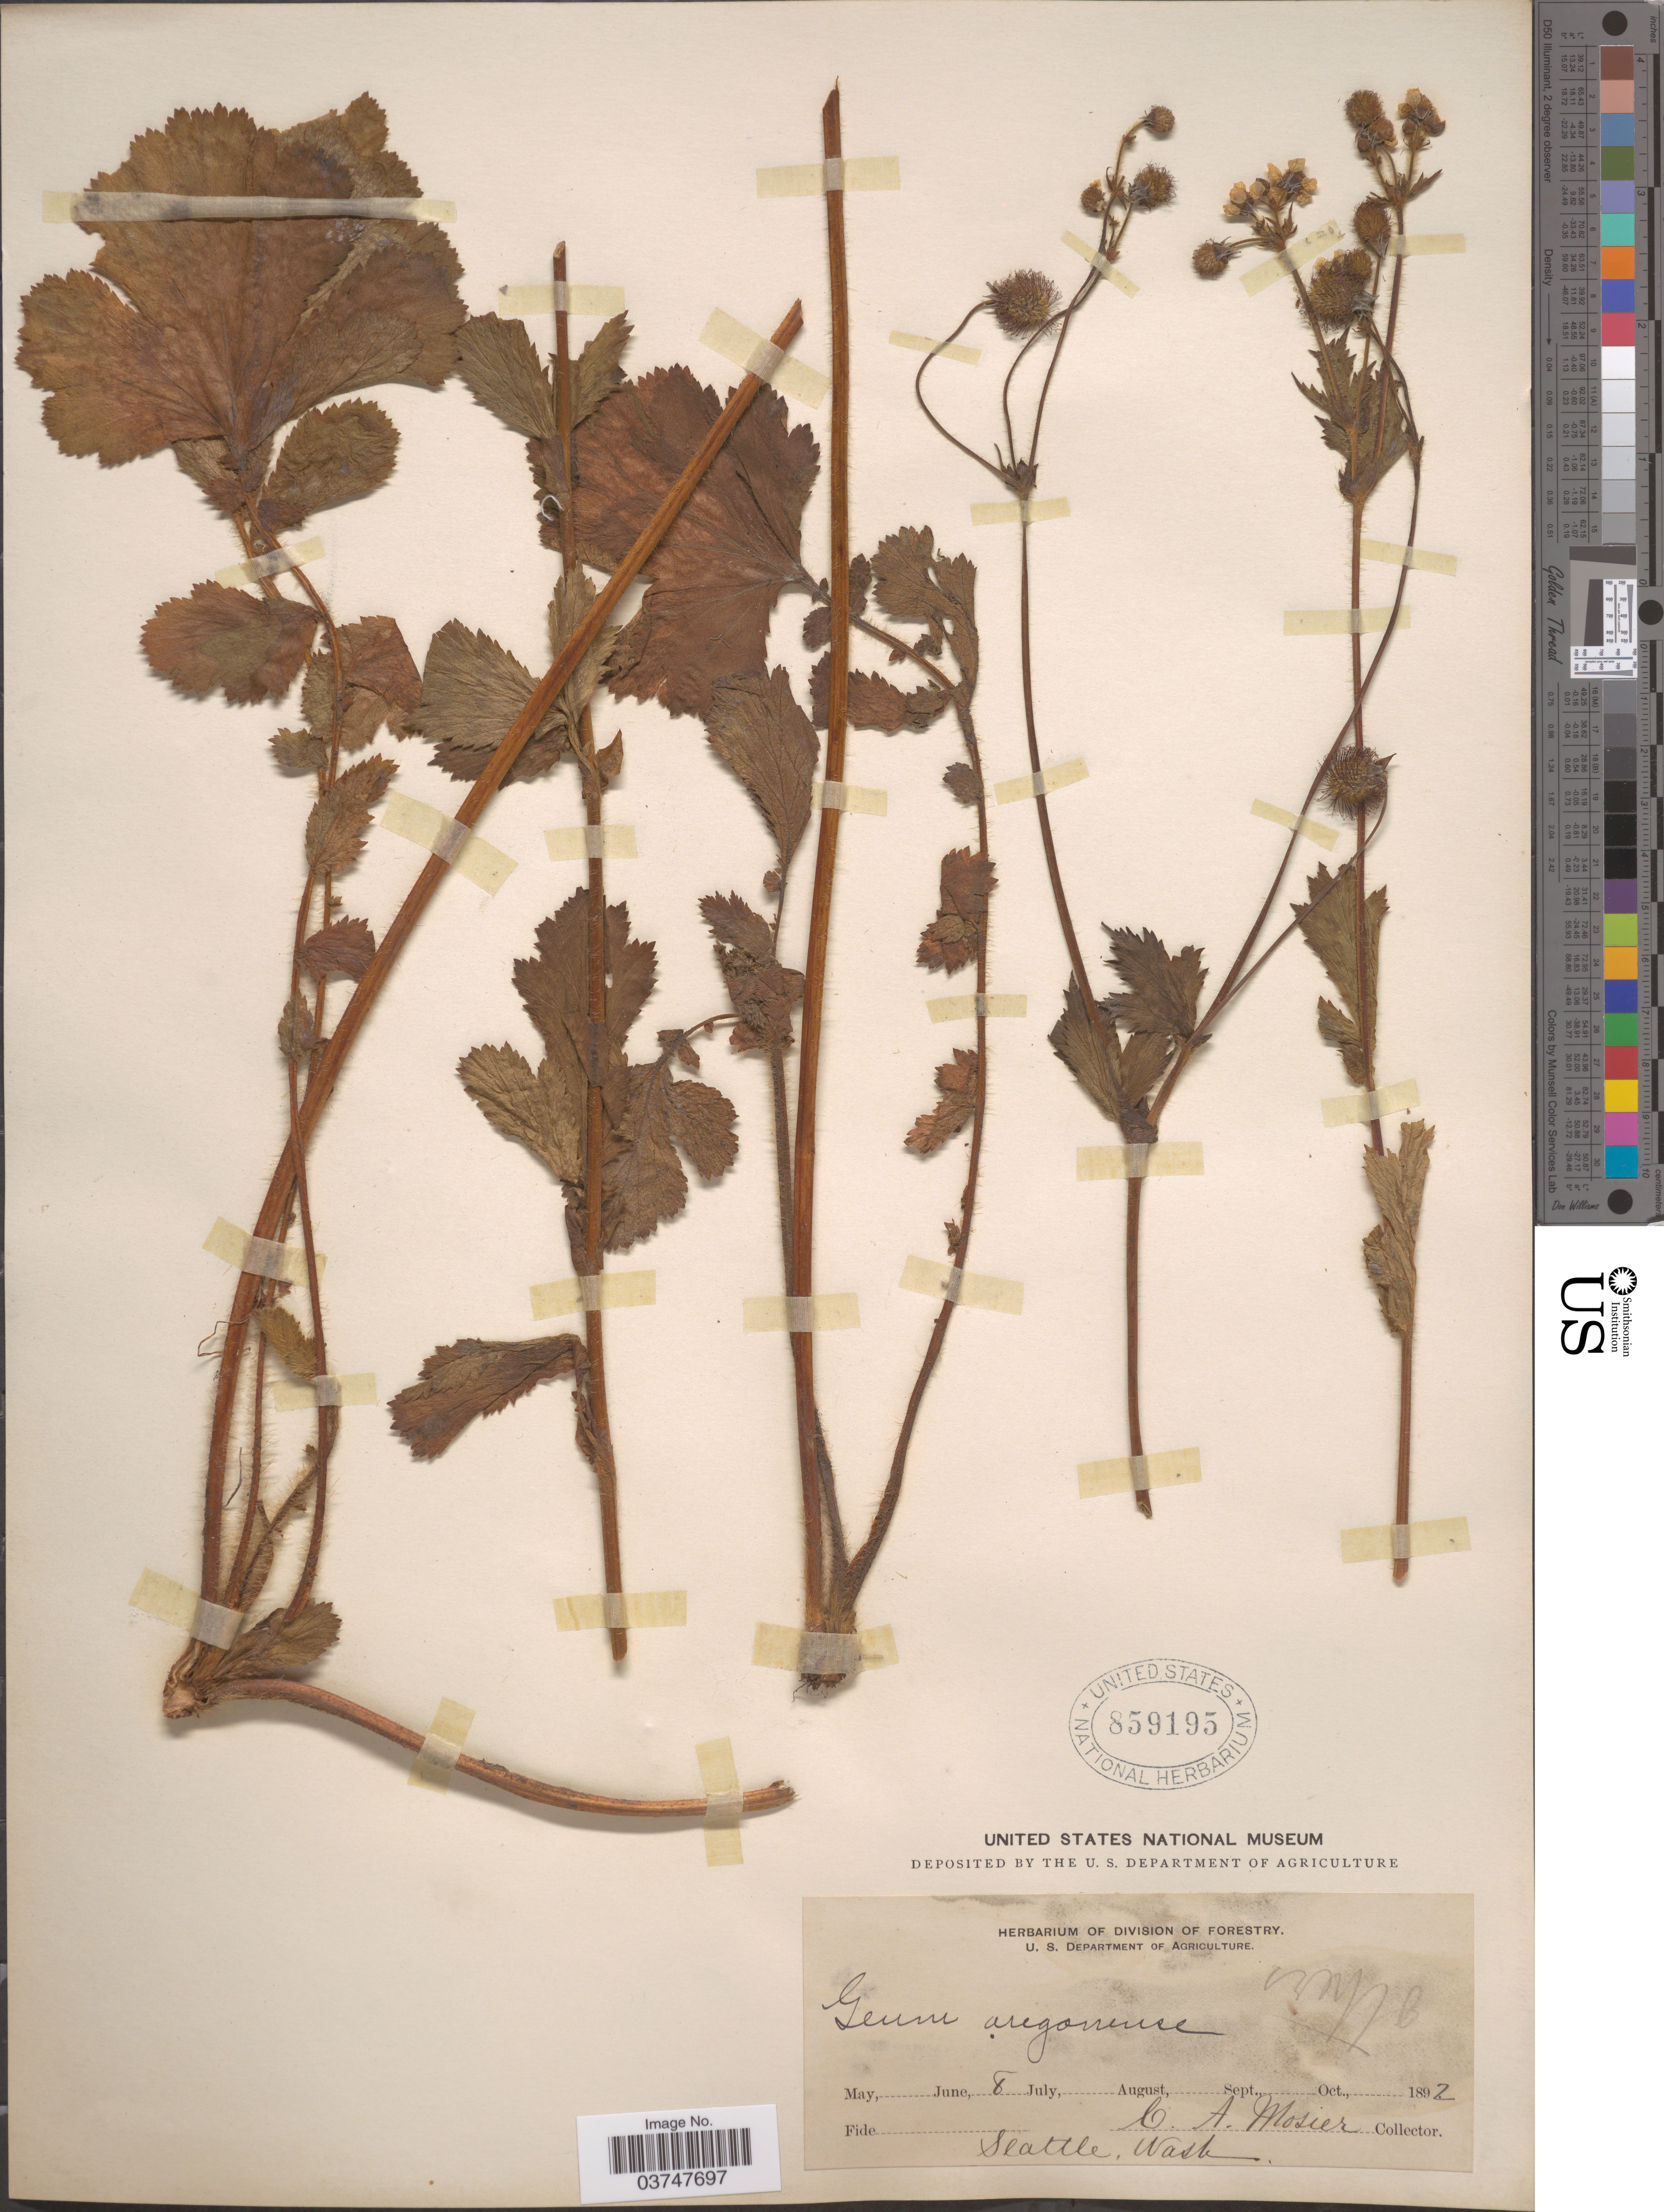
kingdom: Plantae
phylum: Tracheophyta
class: Magnoliopsida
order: Rosales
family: Rosaceae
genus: Geum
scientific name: Geum oregonense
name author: Rydb.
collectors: C. A. Mosier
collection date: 1892-06-08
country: United States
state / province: Washington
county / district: King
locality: Seattle.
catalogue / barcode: US 859195